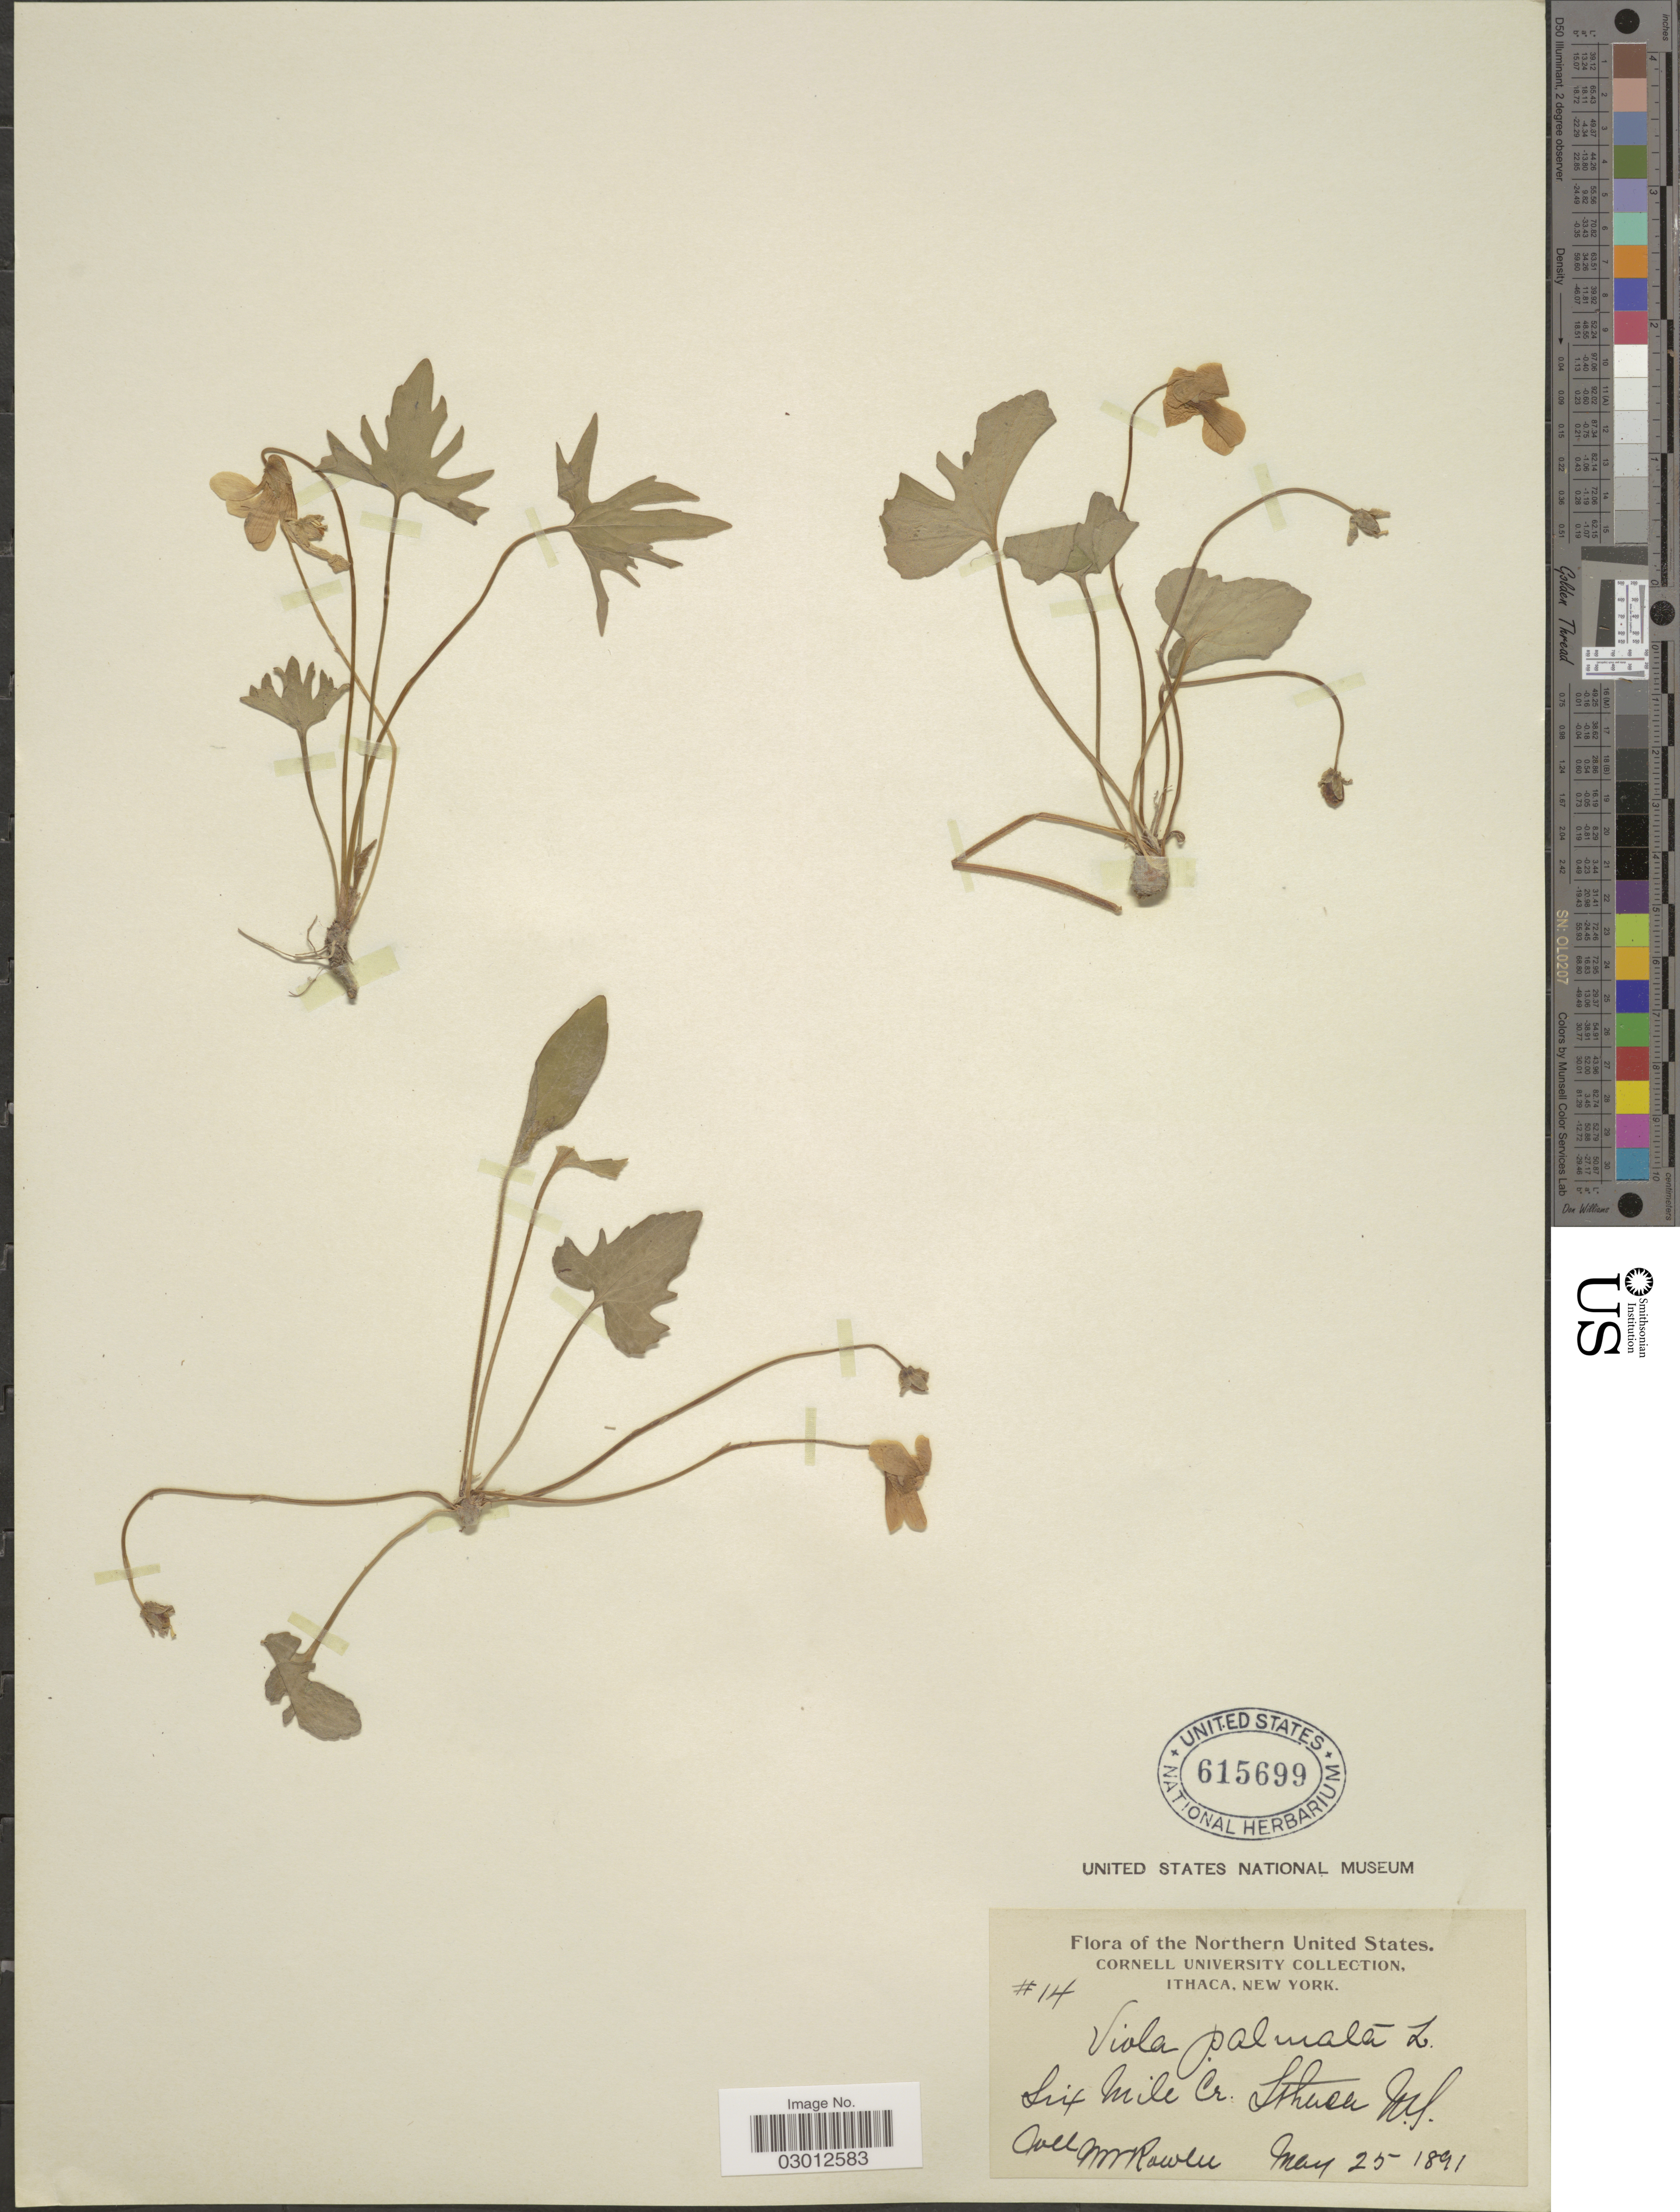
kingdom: Plantae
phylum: Tracheophyta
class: Magnoliopsida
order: Malpighiales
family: Violaceae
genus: Viola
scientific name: Viola palmata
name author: L.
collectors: W. W. Rowlee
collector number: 14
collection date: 1891-05-25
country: United States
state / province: New York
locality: Six Mile Cr. Ithaca.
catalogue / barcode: US 615699